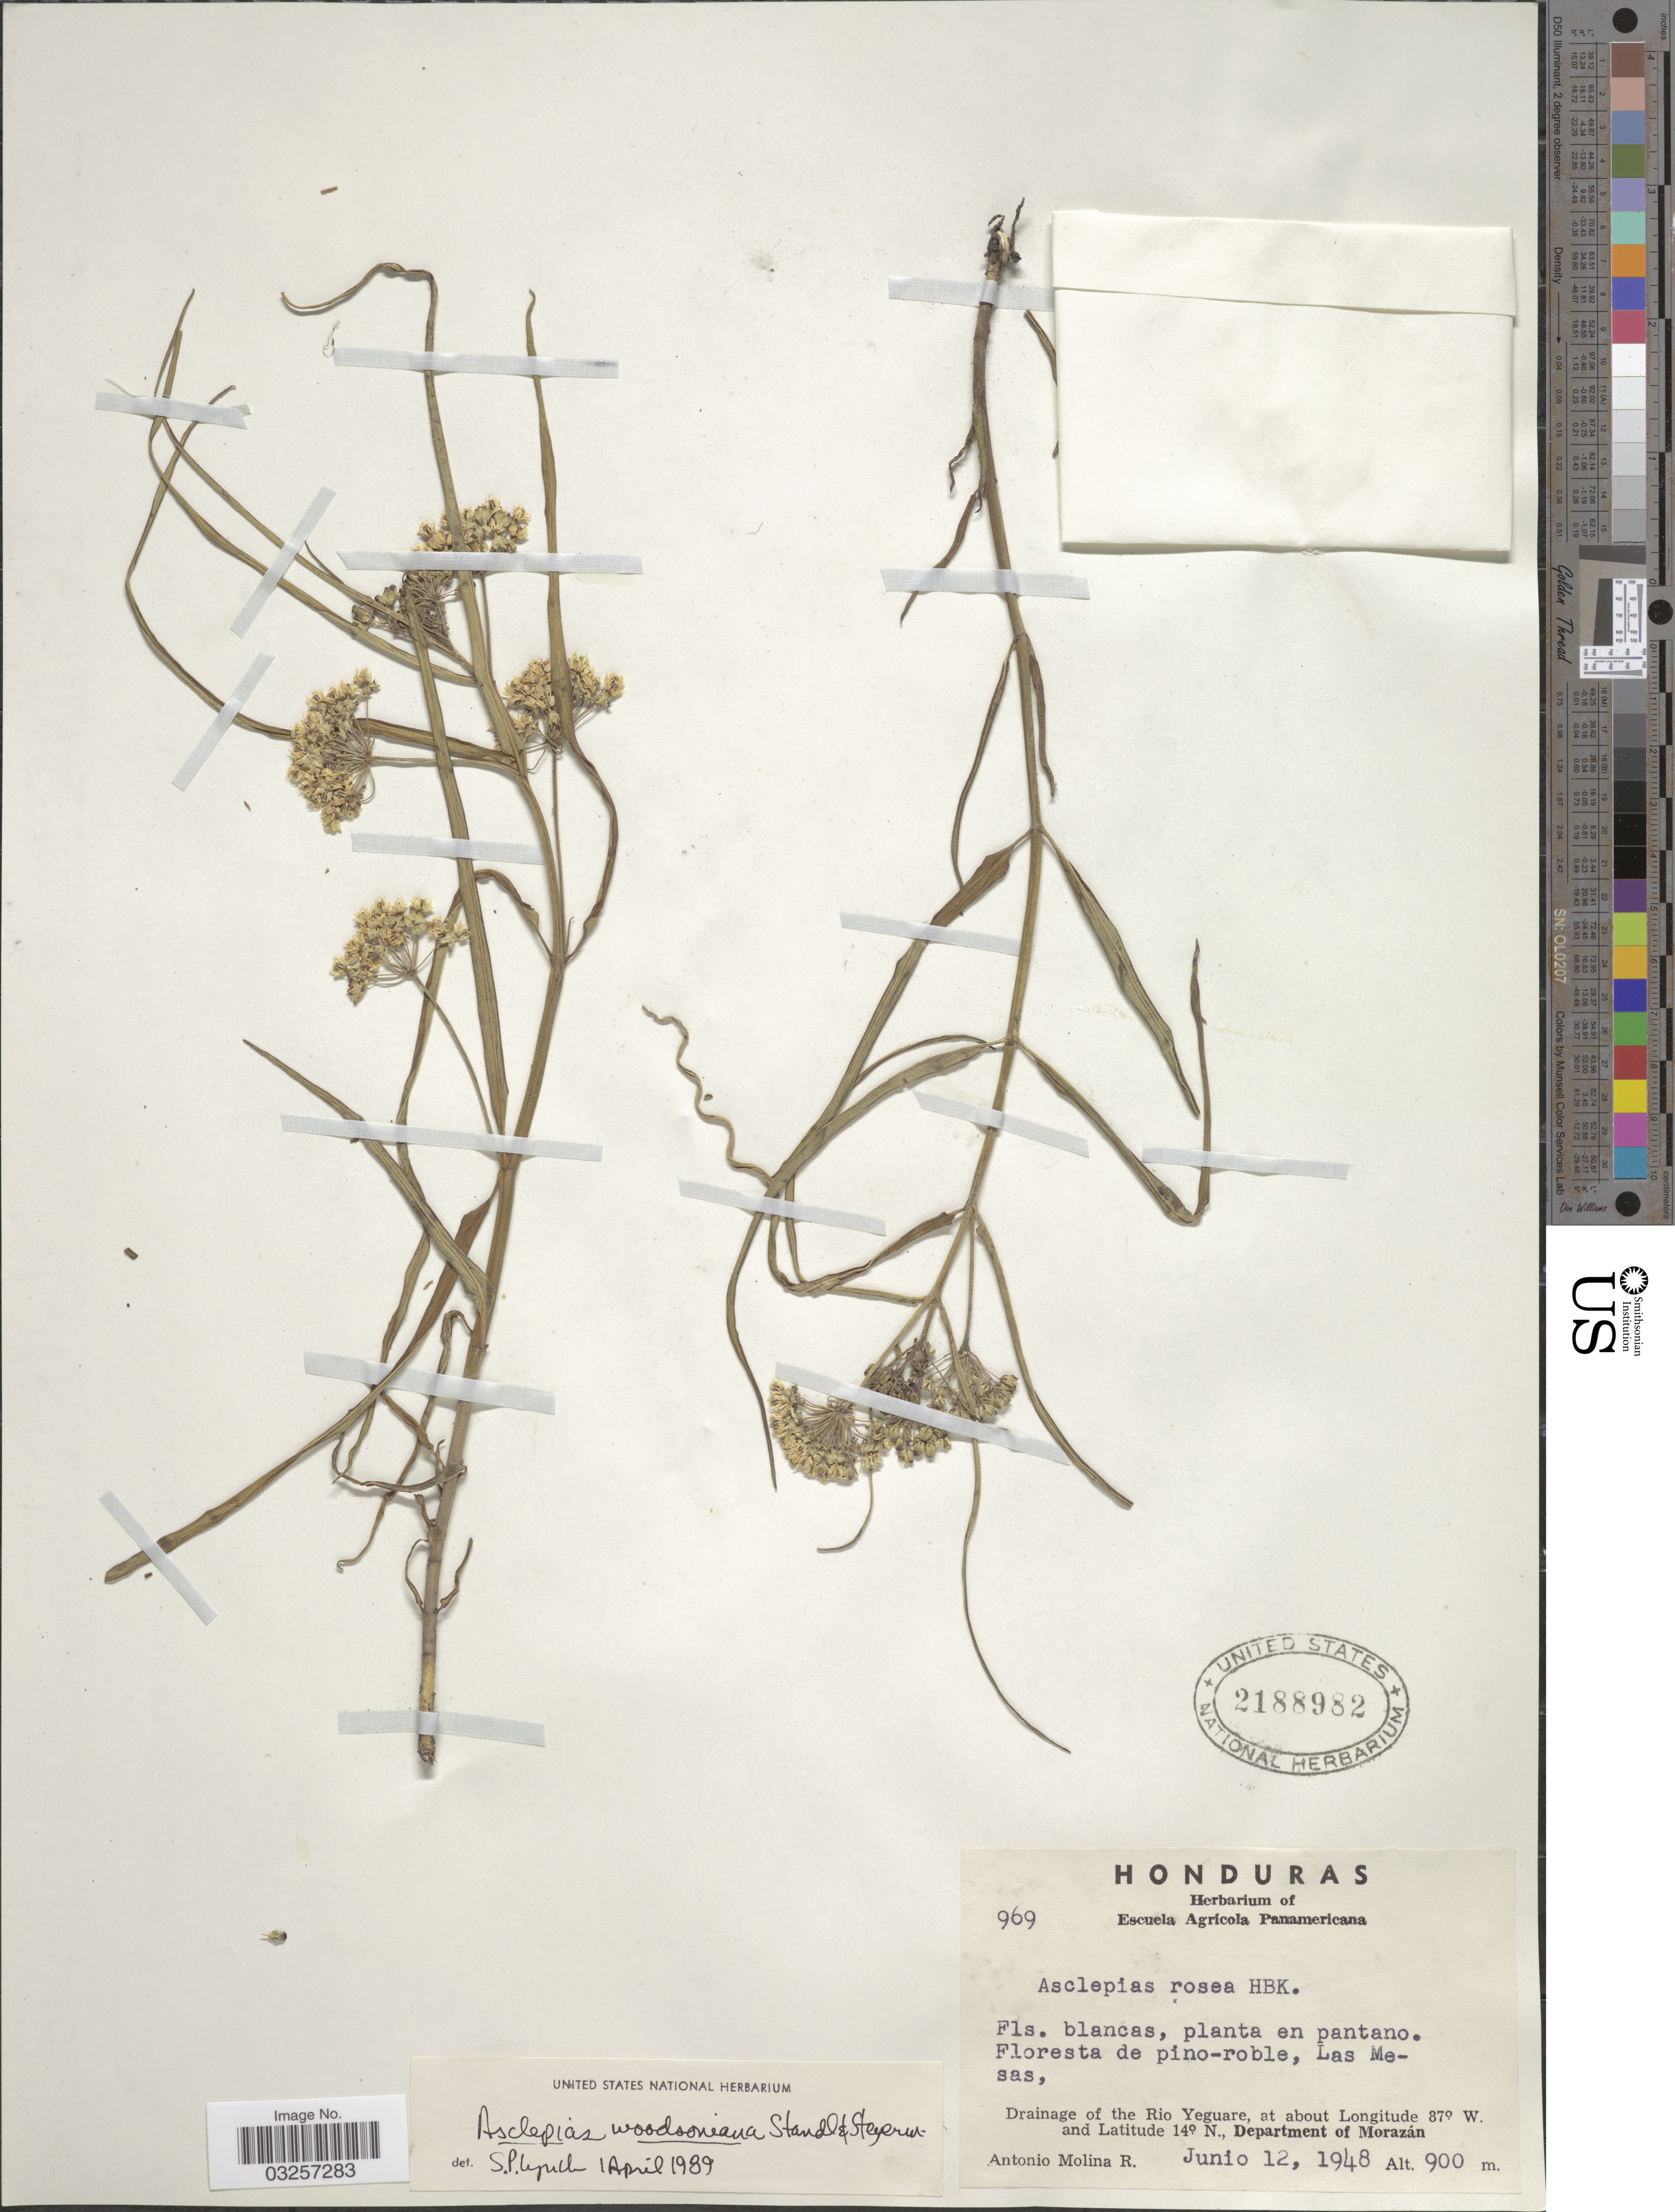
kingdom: Plantae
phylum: Tracheophyta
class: Magnoliopsida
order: Gentianales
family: Apocynaceae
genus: Asclepias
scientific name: Asclepias woodsoniana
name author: Standl. & Steyerm.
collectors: A. Molina R.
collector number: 969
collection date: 1948-06-12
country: Honduras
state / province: Fco. Morazán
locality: Las Mesas. Drainage of the Rio Yeguare, Department of Morazán.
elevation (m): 900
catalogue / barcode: US 2188982